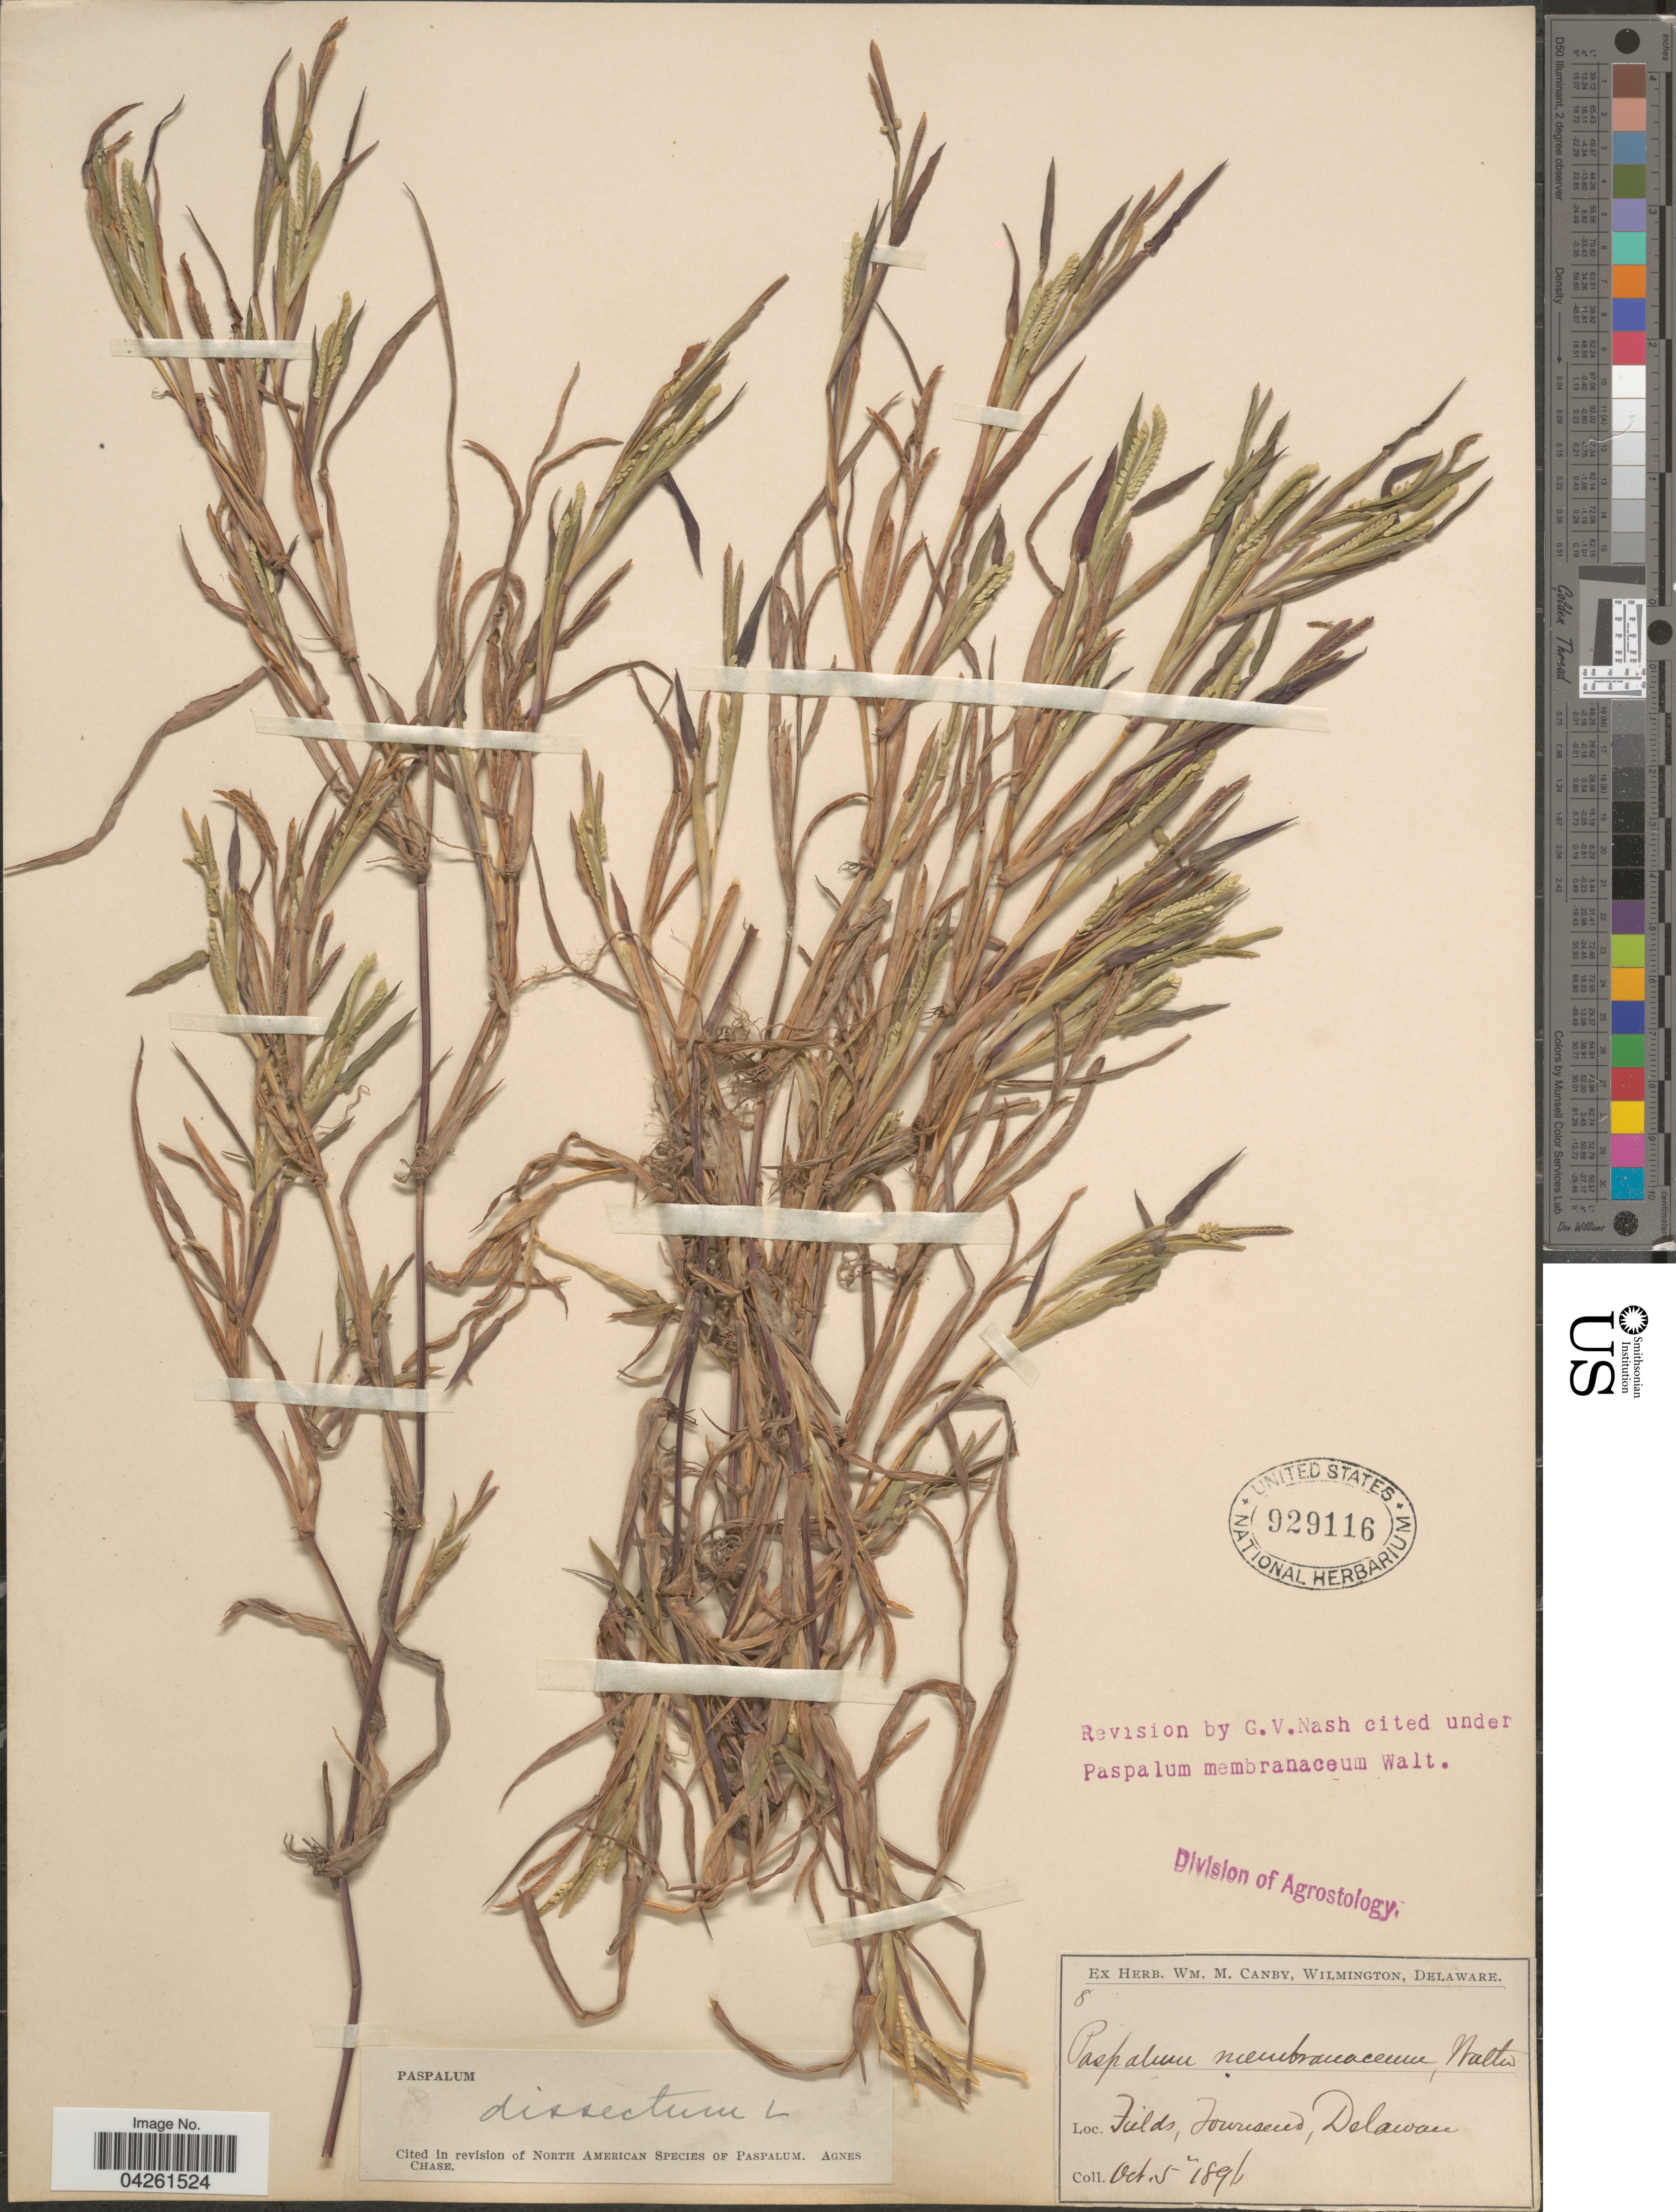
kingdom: Plantae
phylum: Tracheophyta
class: Liliopsida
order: Poales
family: Poaceae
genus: Paspalum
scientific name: Paspalum dissectum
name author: (L.) L.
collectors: ex herb. W.M. Canby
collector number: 8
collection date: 1896-10-05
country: United States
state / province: Delaware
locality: Fields, Townsend.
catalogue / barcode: US 929116